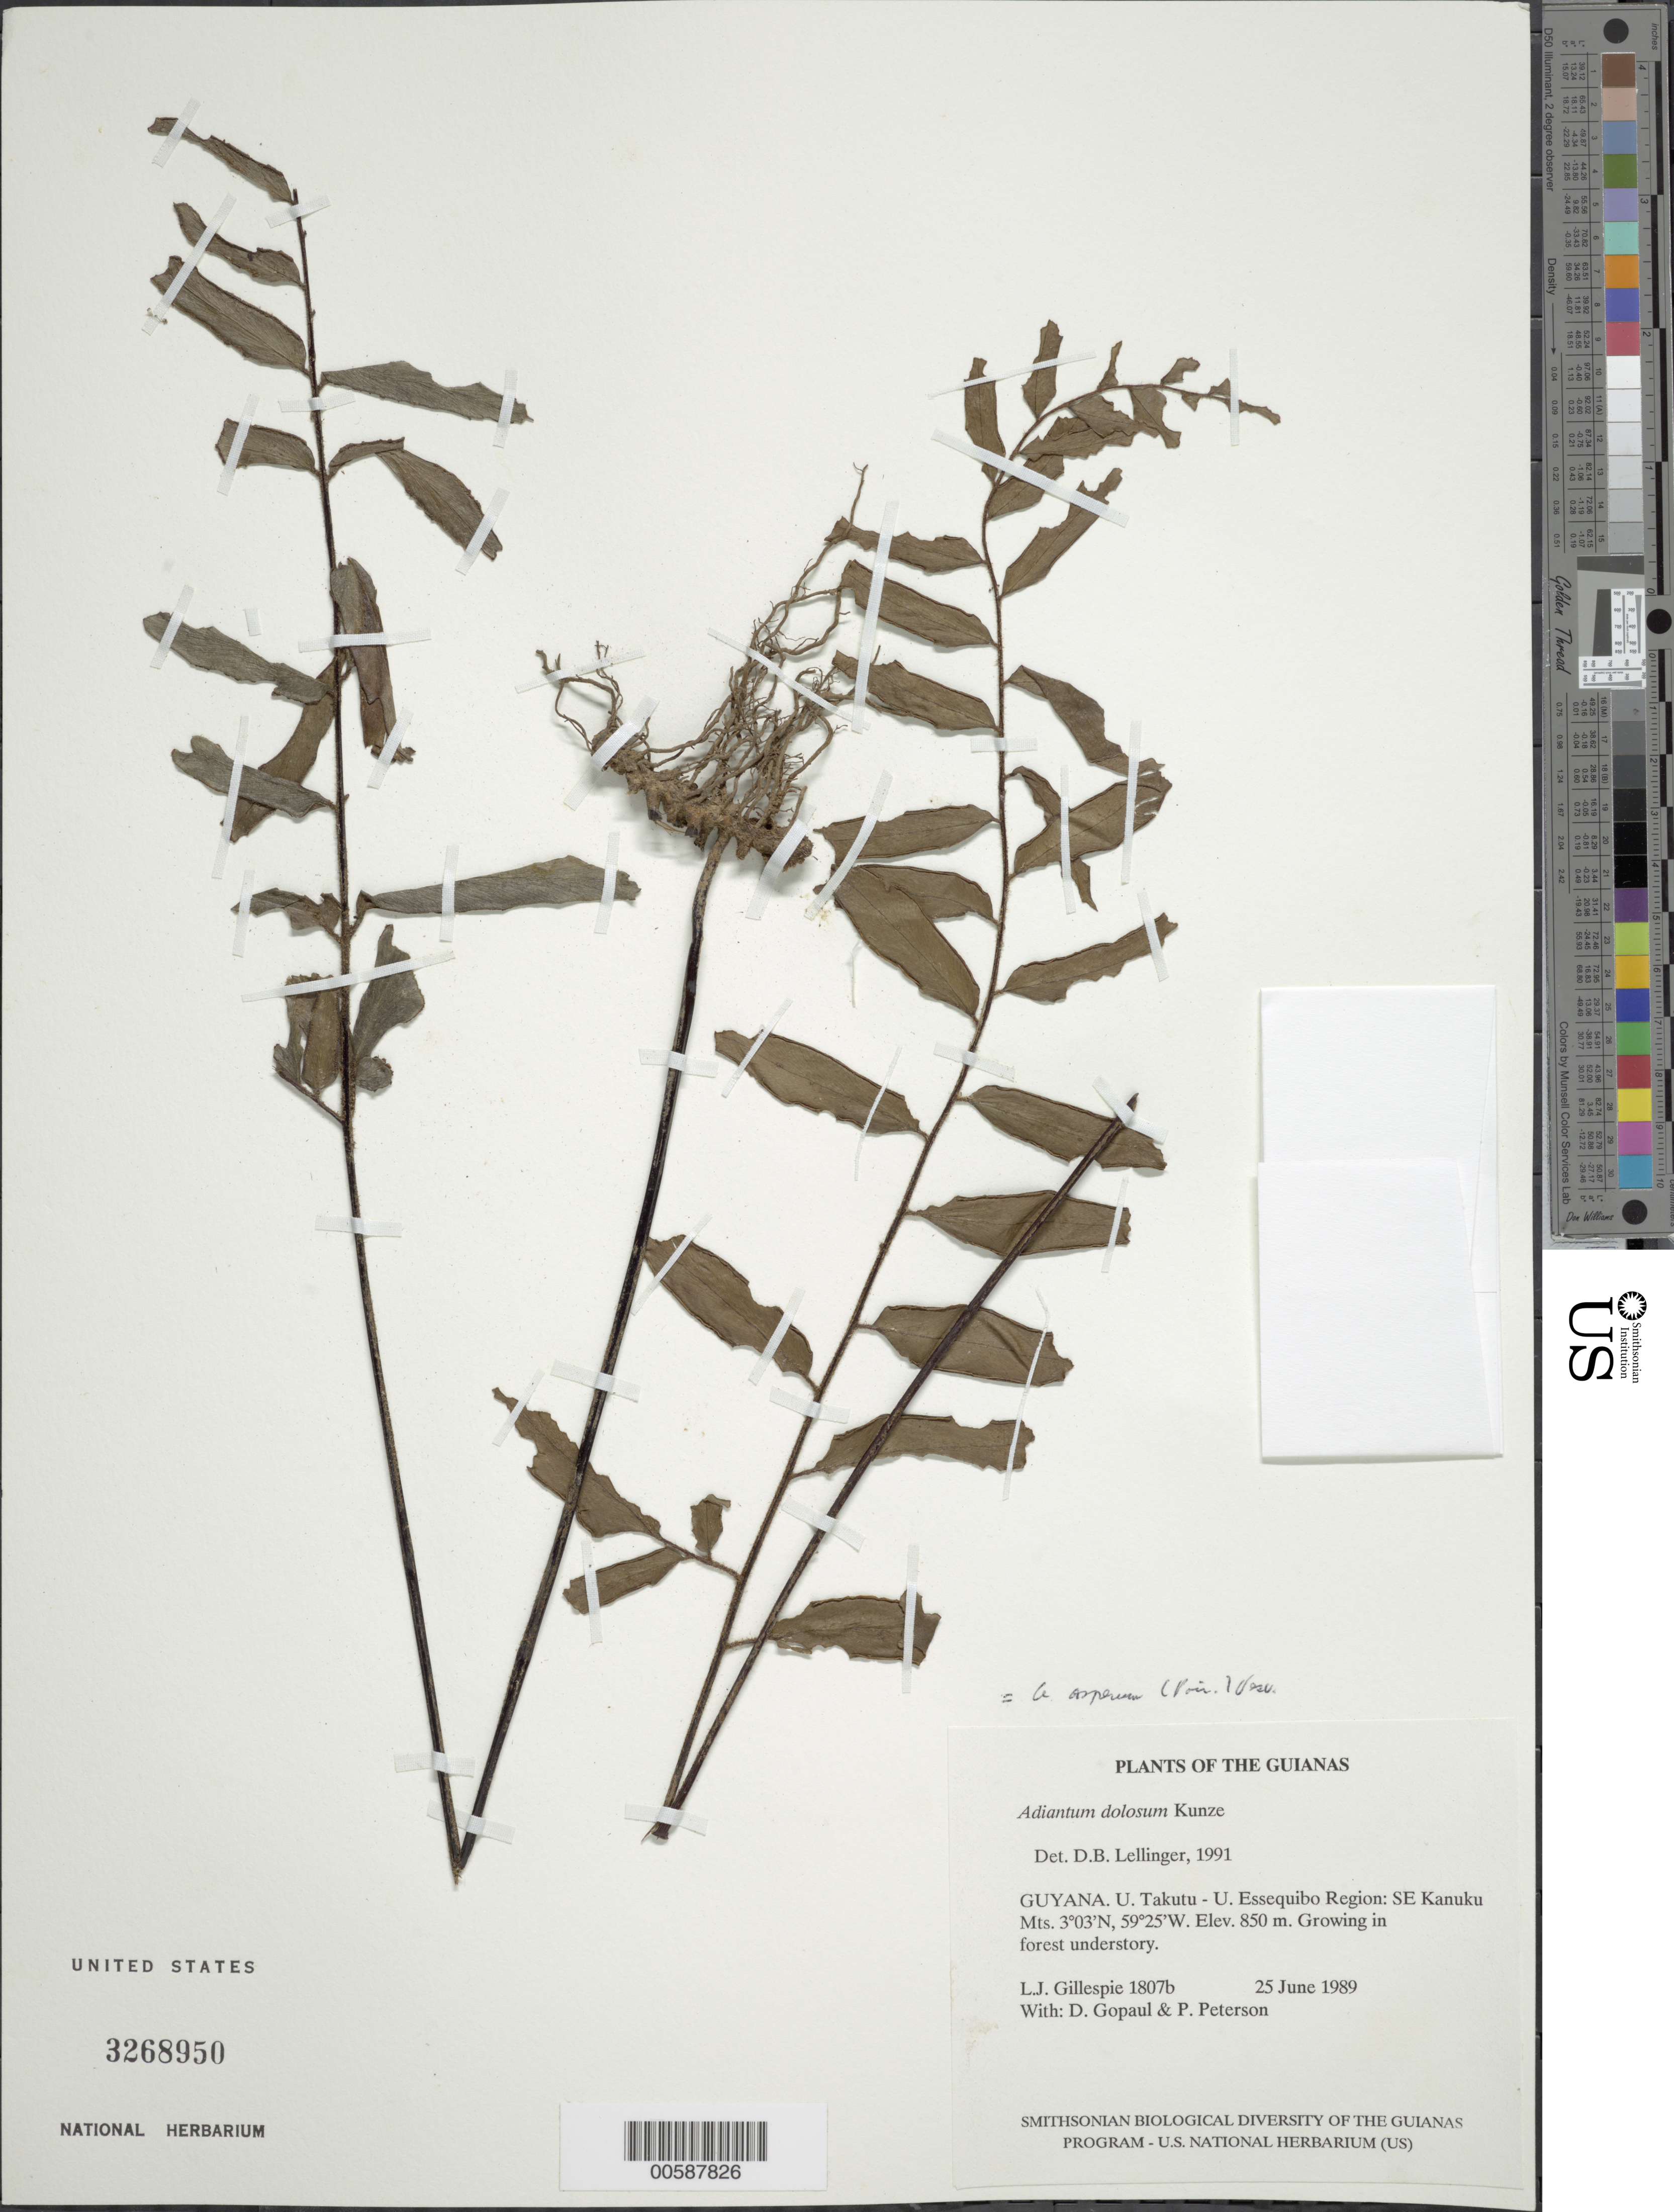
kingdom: Plantae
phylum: Tracheophyta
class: Polypodiopsida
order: Polypodiales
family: Pteridaceae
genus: Adiantum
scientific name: Adiantum dolosum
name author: Kunze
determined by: Lellinger, David B., (BOT), Smithsonian Institution - National Museum of Natural History (UNITED STATES)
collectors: L. J. Gillespie, D. Gopaul & P. M. Peterson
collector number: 1807 b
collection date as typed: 25 June 1989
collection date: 1989-06-25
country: Guyana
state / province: U. Takutu-U. Essequibo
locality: SE Kanuku Mts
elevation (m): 250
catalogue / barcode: US 3268950